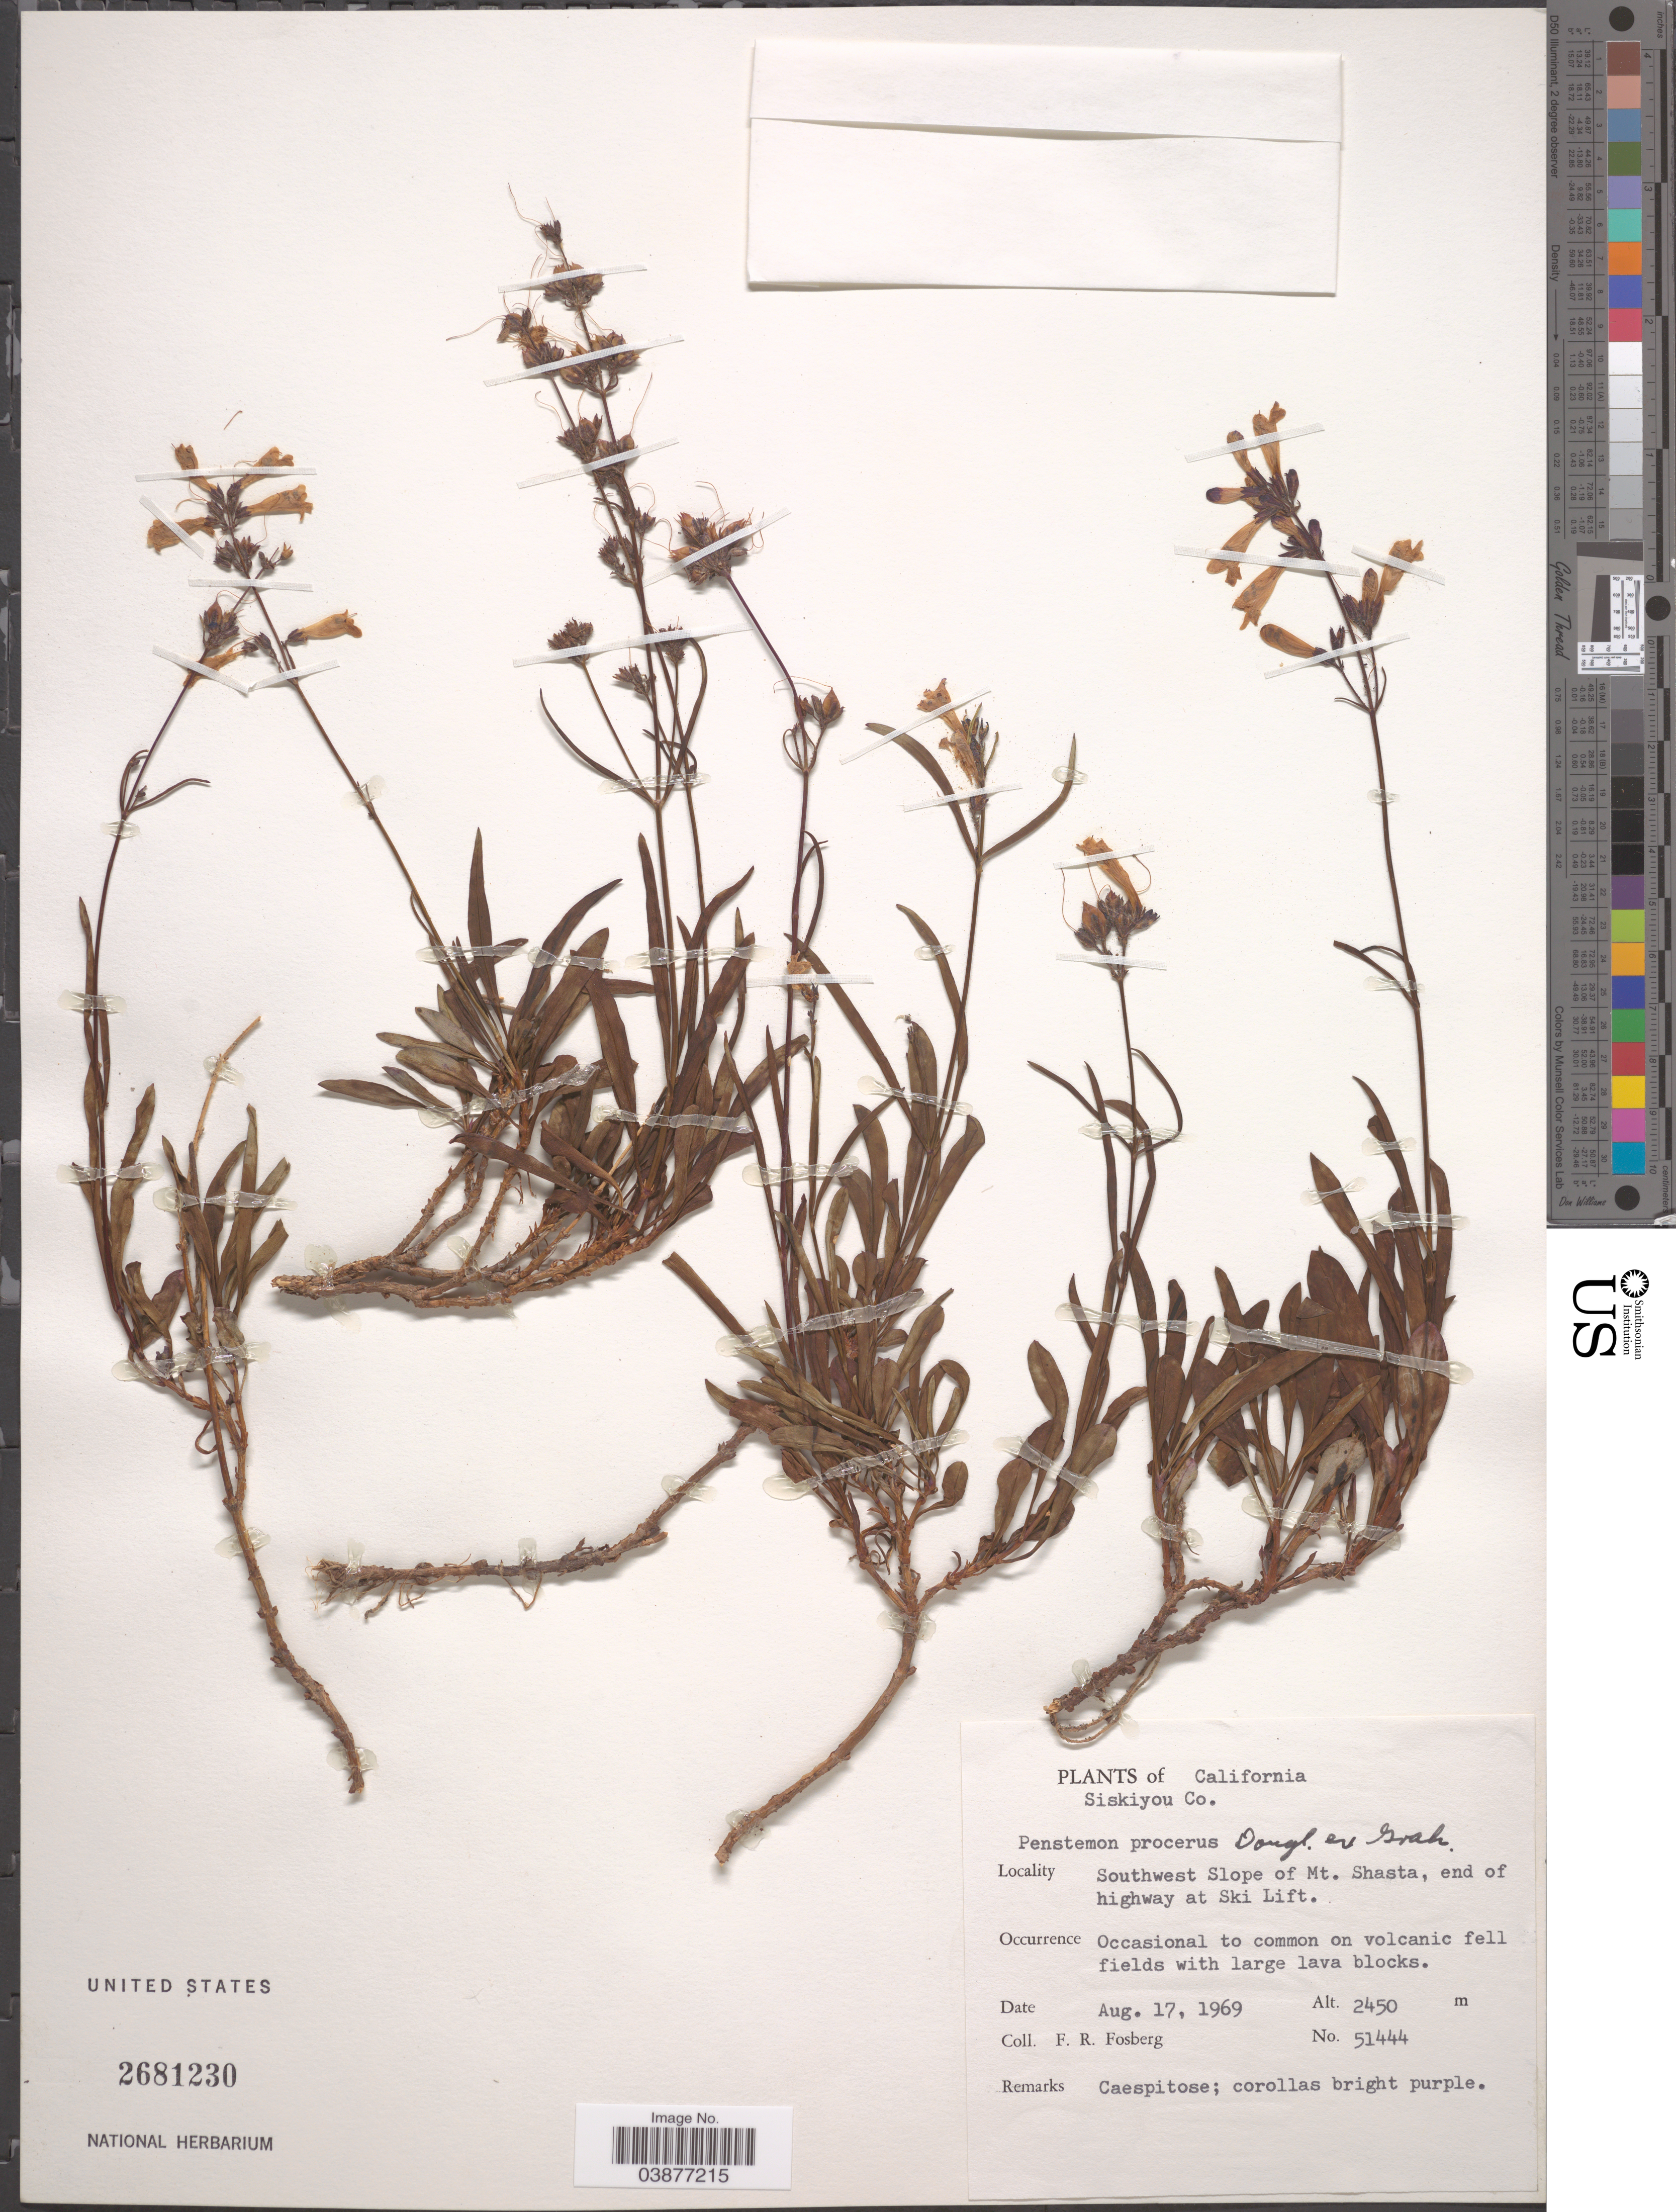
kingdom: Plantae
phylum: Tracheophyta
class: Magnoliopsida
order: Lamiales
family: Plantaginaceae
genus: Penstemon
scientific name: Penstemon procerus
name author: Douglas ex Graham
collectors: F. R. Fosberg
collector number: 51444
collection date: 1969-08-17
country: United States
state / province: California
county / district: Siskiyou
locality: Siskiyou Co. Southwest Slope of Mt. Shasta, end of highway at Ski Lift.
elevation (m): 2450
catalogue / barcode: US 2681230